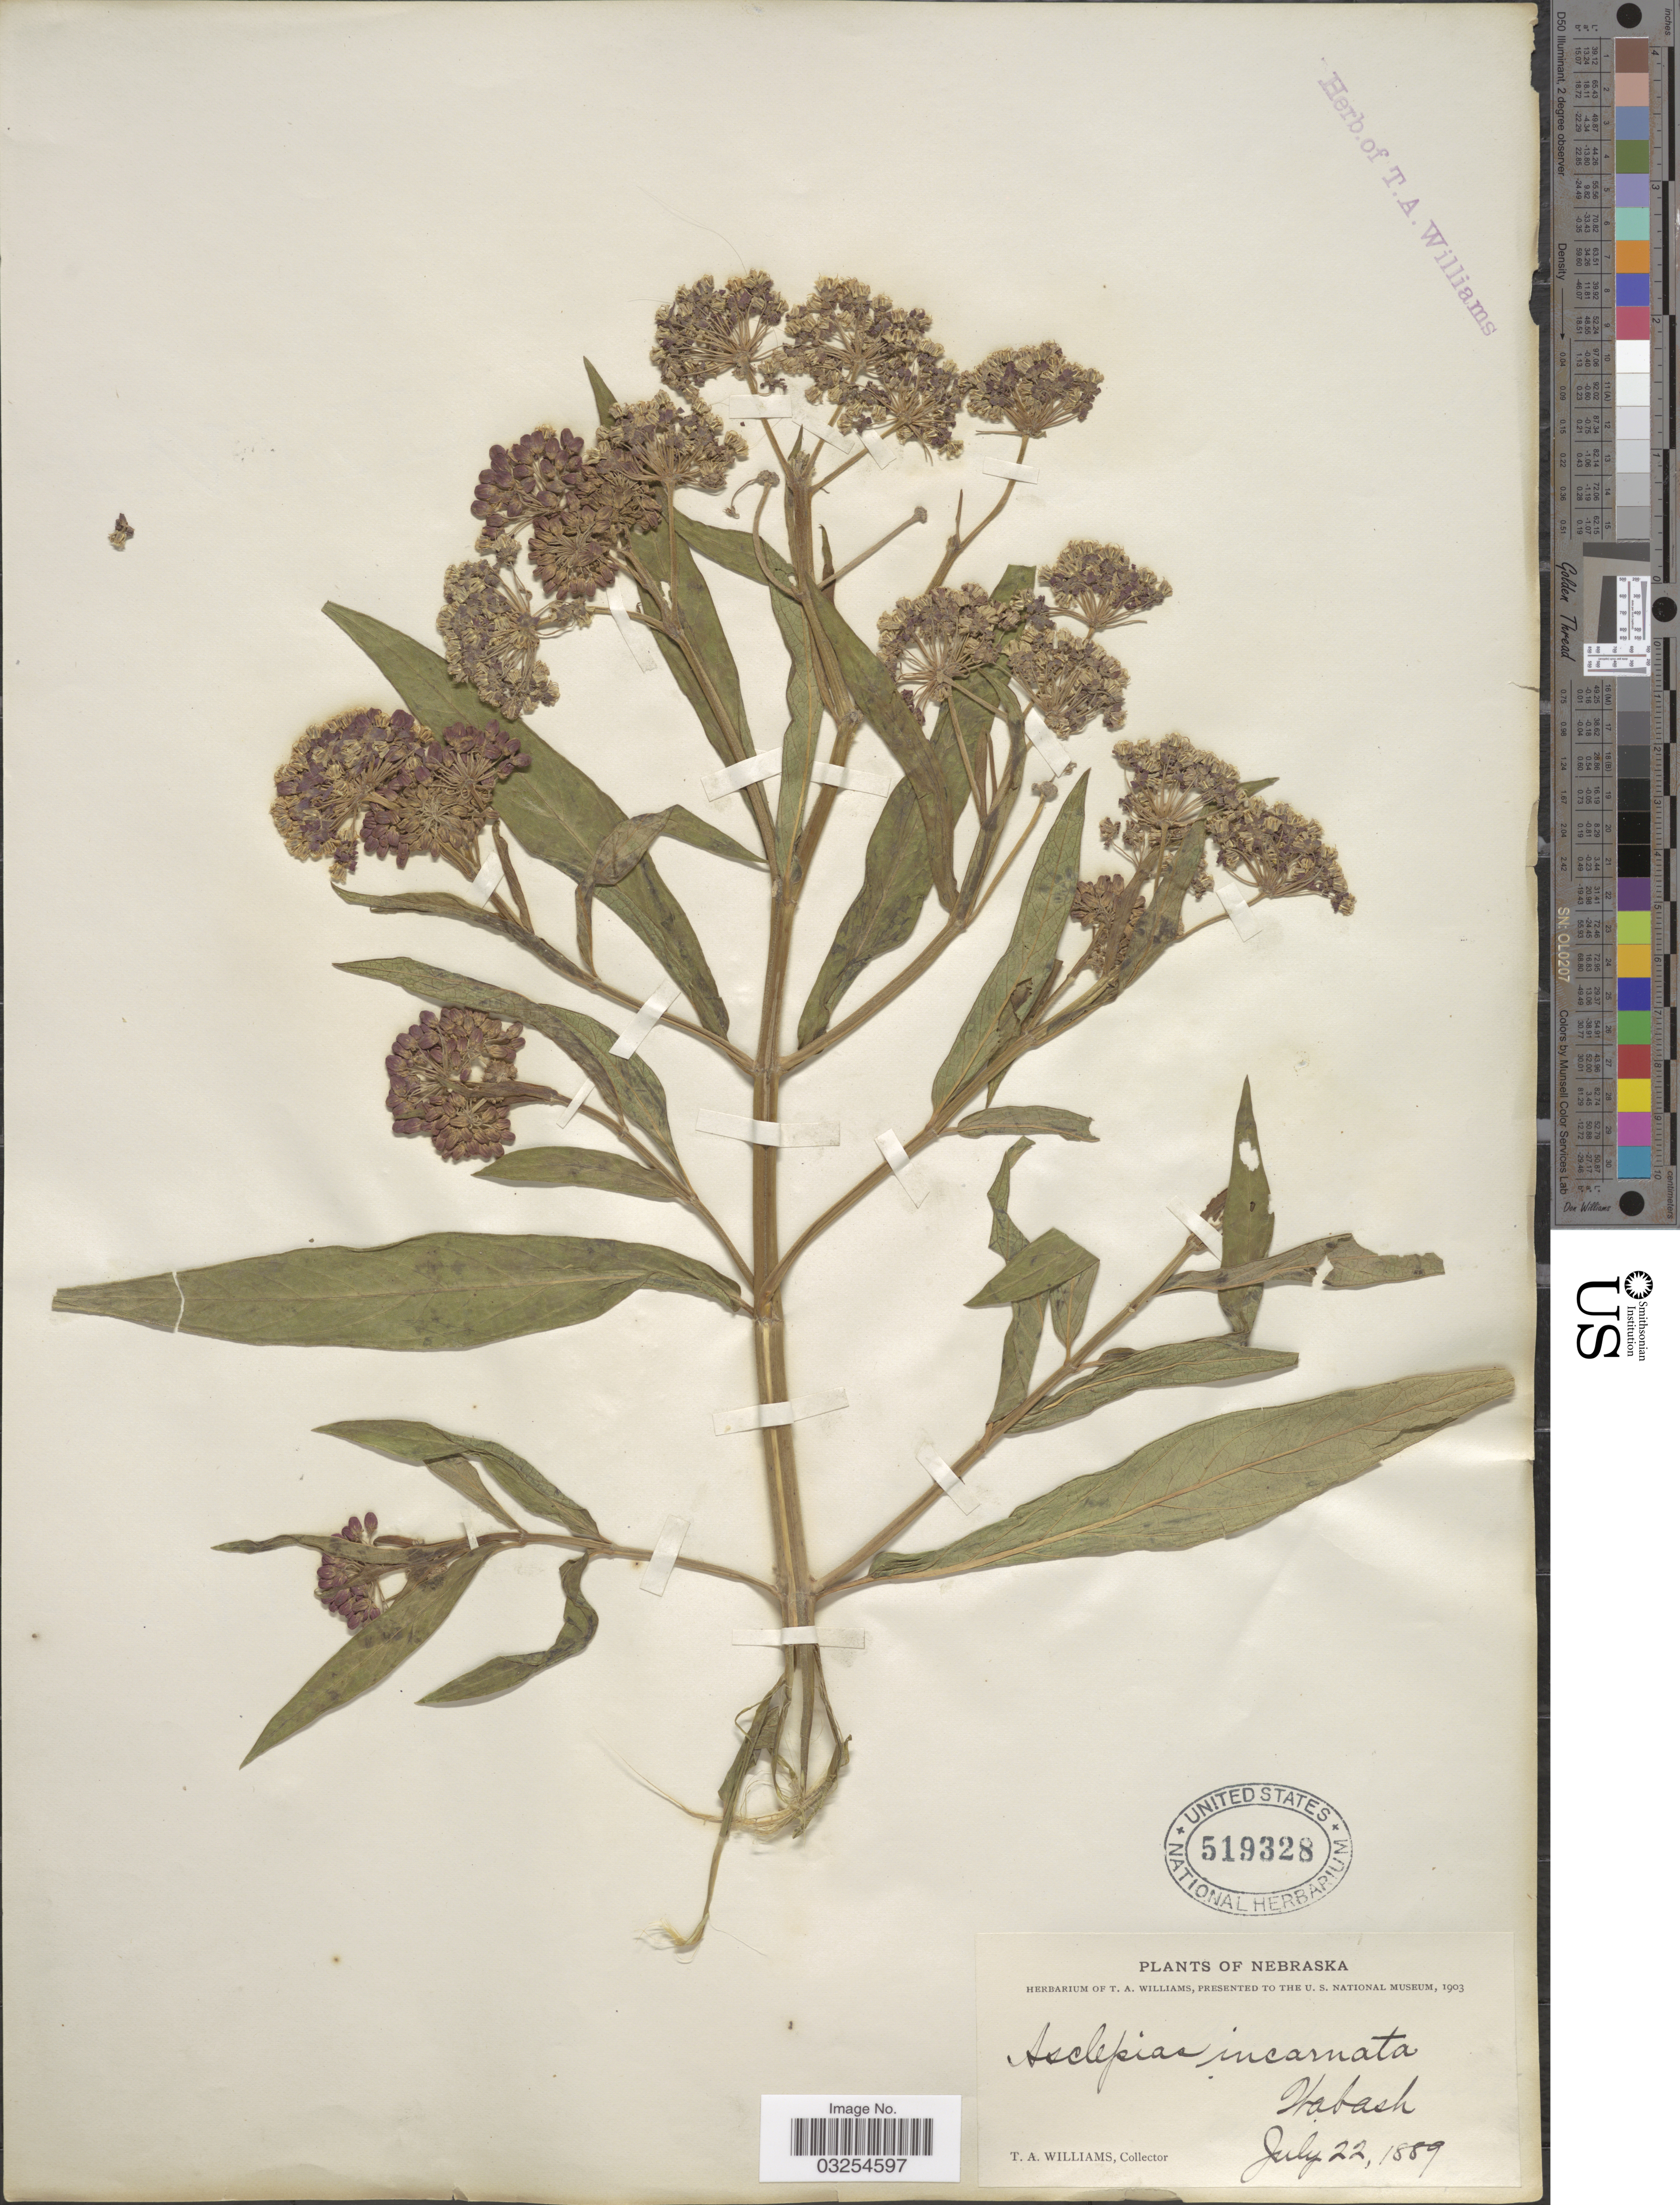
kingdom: Plantae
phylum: Tracheophyta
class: Magnoliopsida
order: Gentianales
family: Apocynaceae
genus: Asclepias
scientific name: Asclepias incarnata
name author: L.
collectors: T. Williams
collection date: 1889-07-22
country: United States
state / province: Nebraska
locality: Wabash.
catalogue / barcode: US 519328